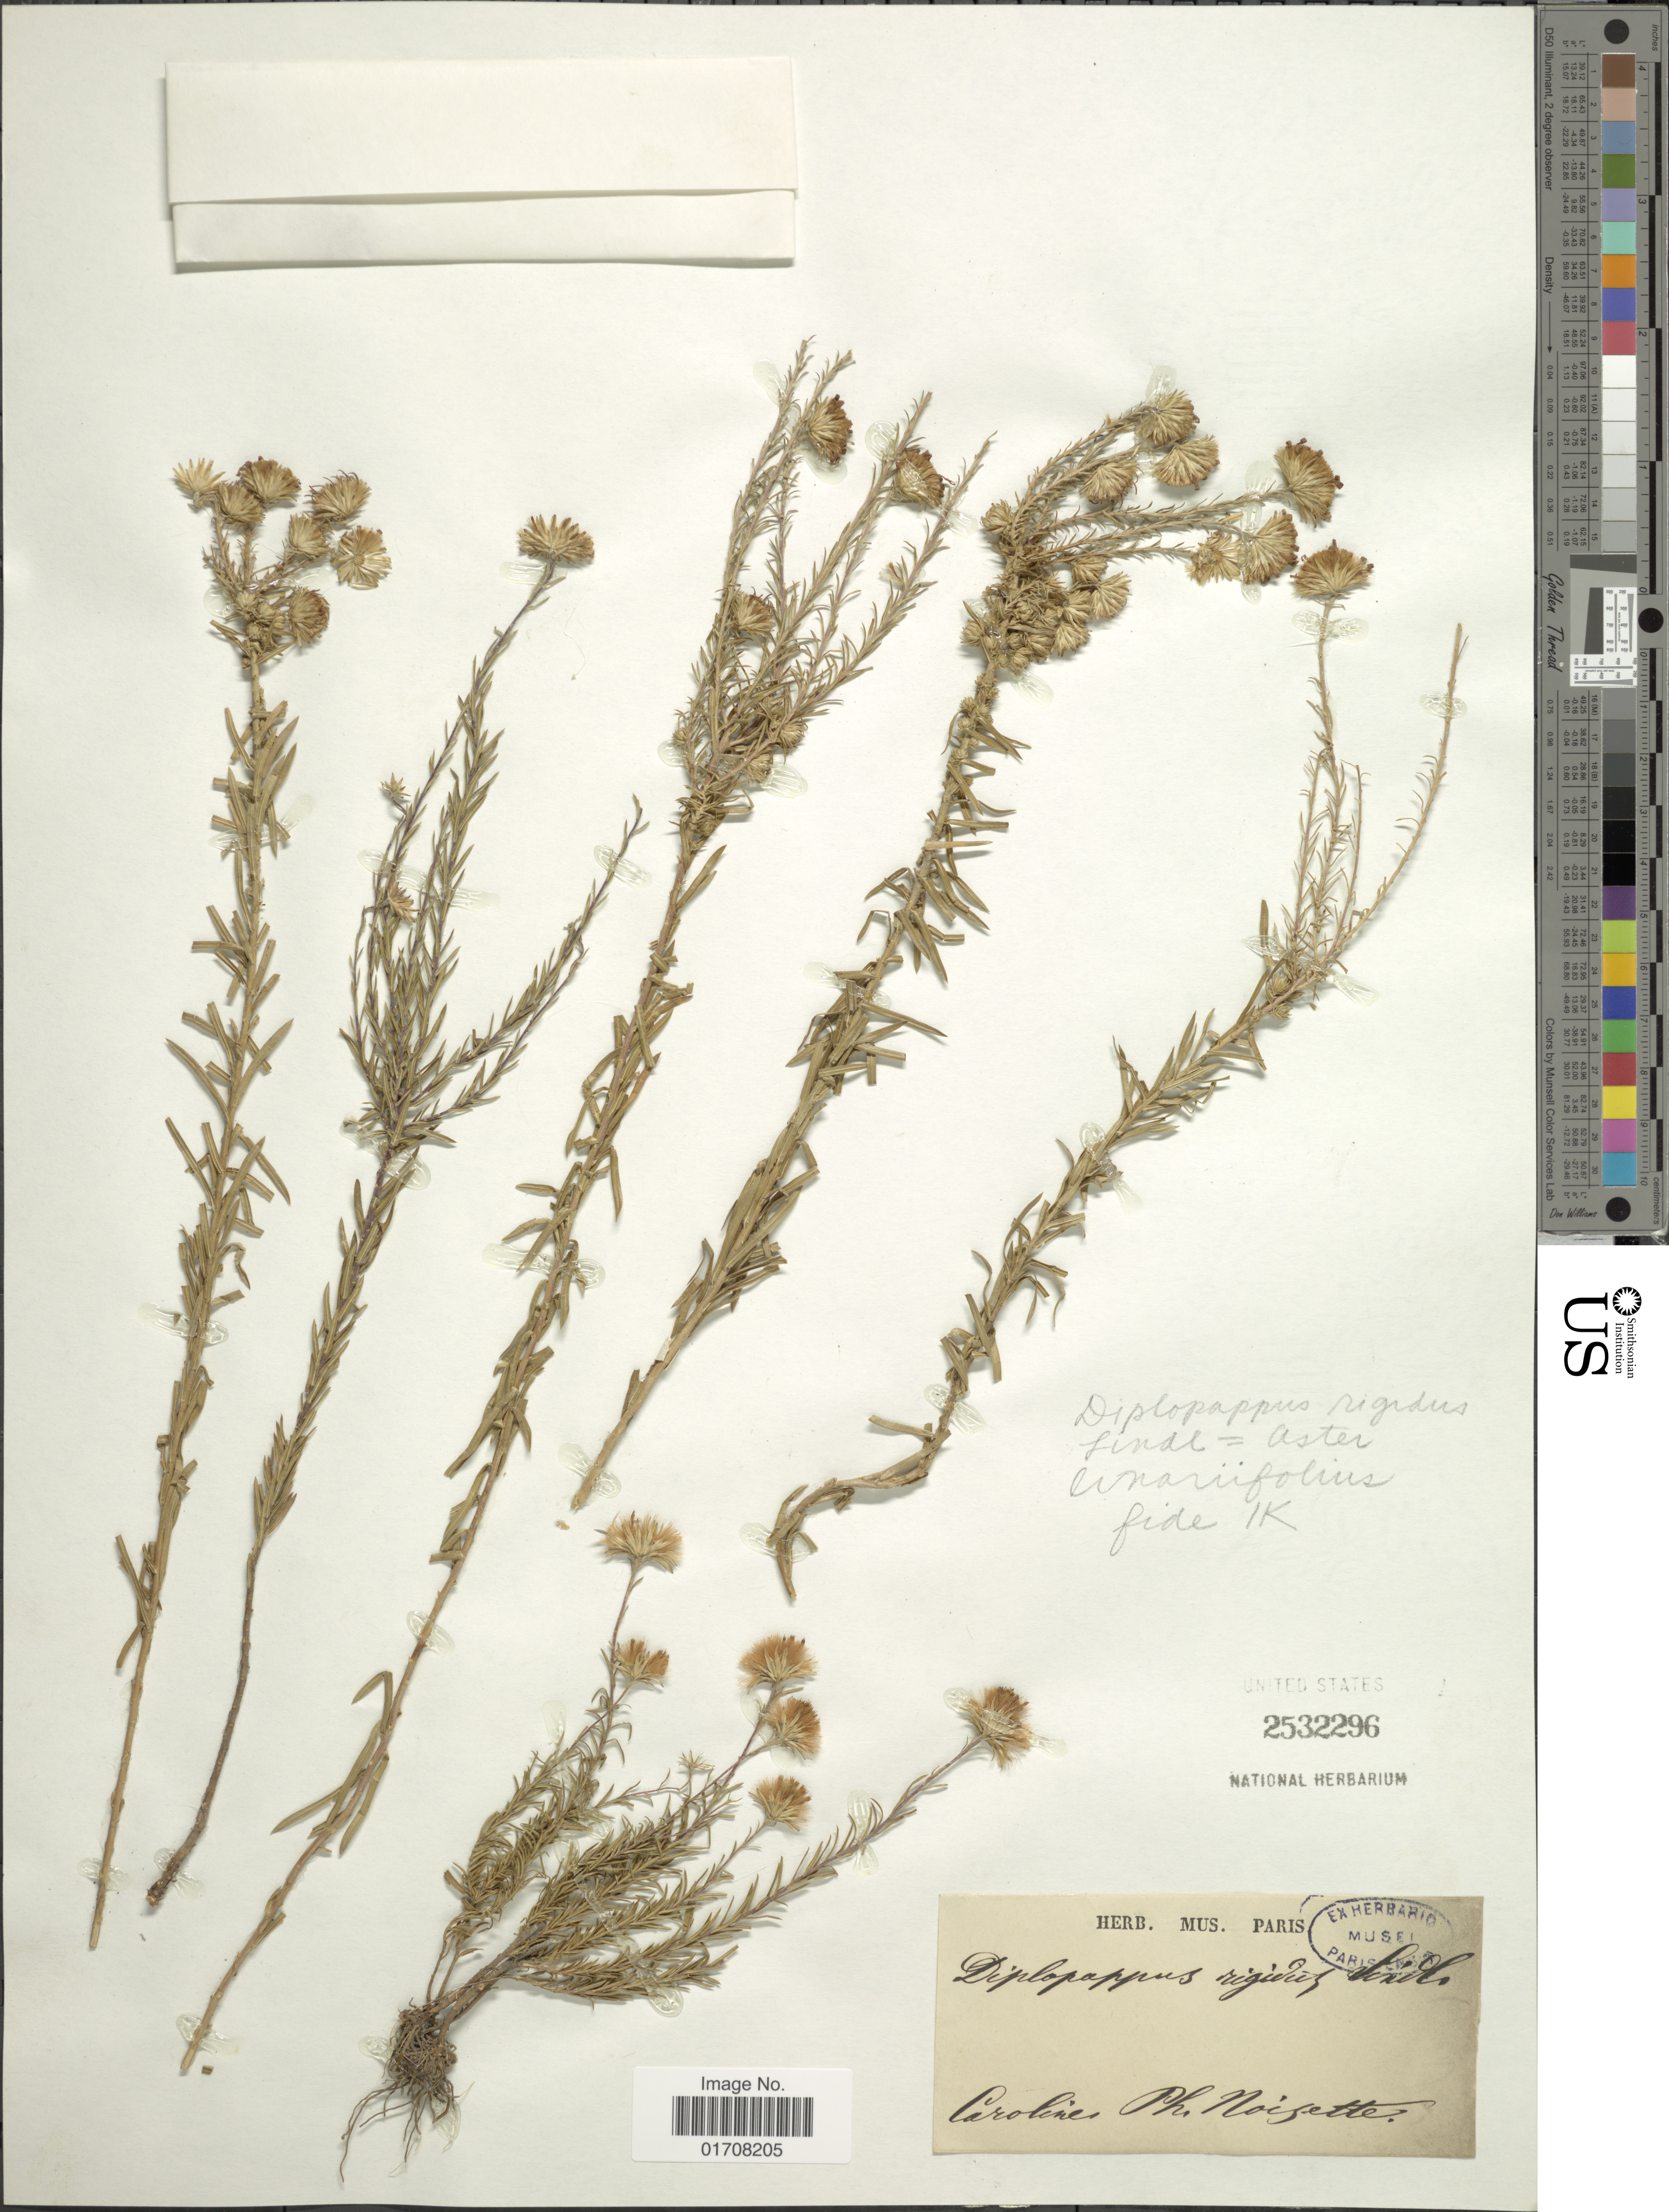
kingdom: Plantae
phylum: Tracheophyta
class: Magnoliopsida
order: Asterales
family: Asteraceae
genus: Ionactis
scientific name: Ionactis linariifolia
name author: (L.) Greene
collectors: T. Noisette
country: United States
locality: The Carolines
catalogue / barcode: US 2532296